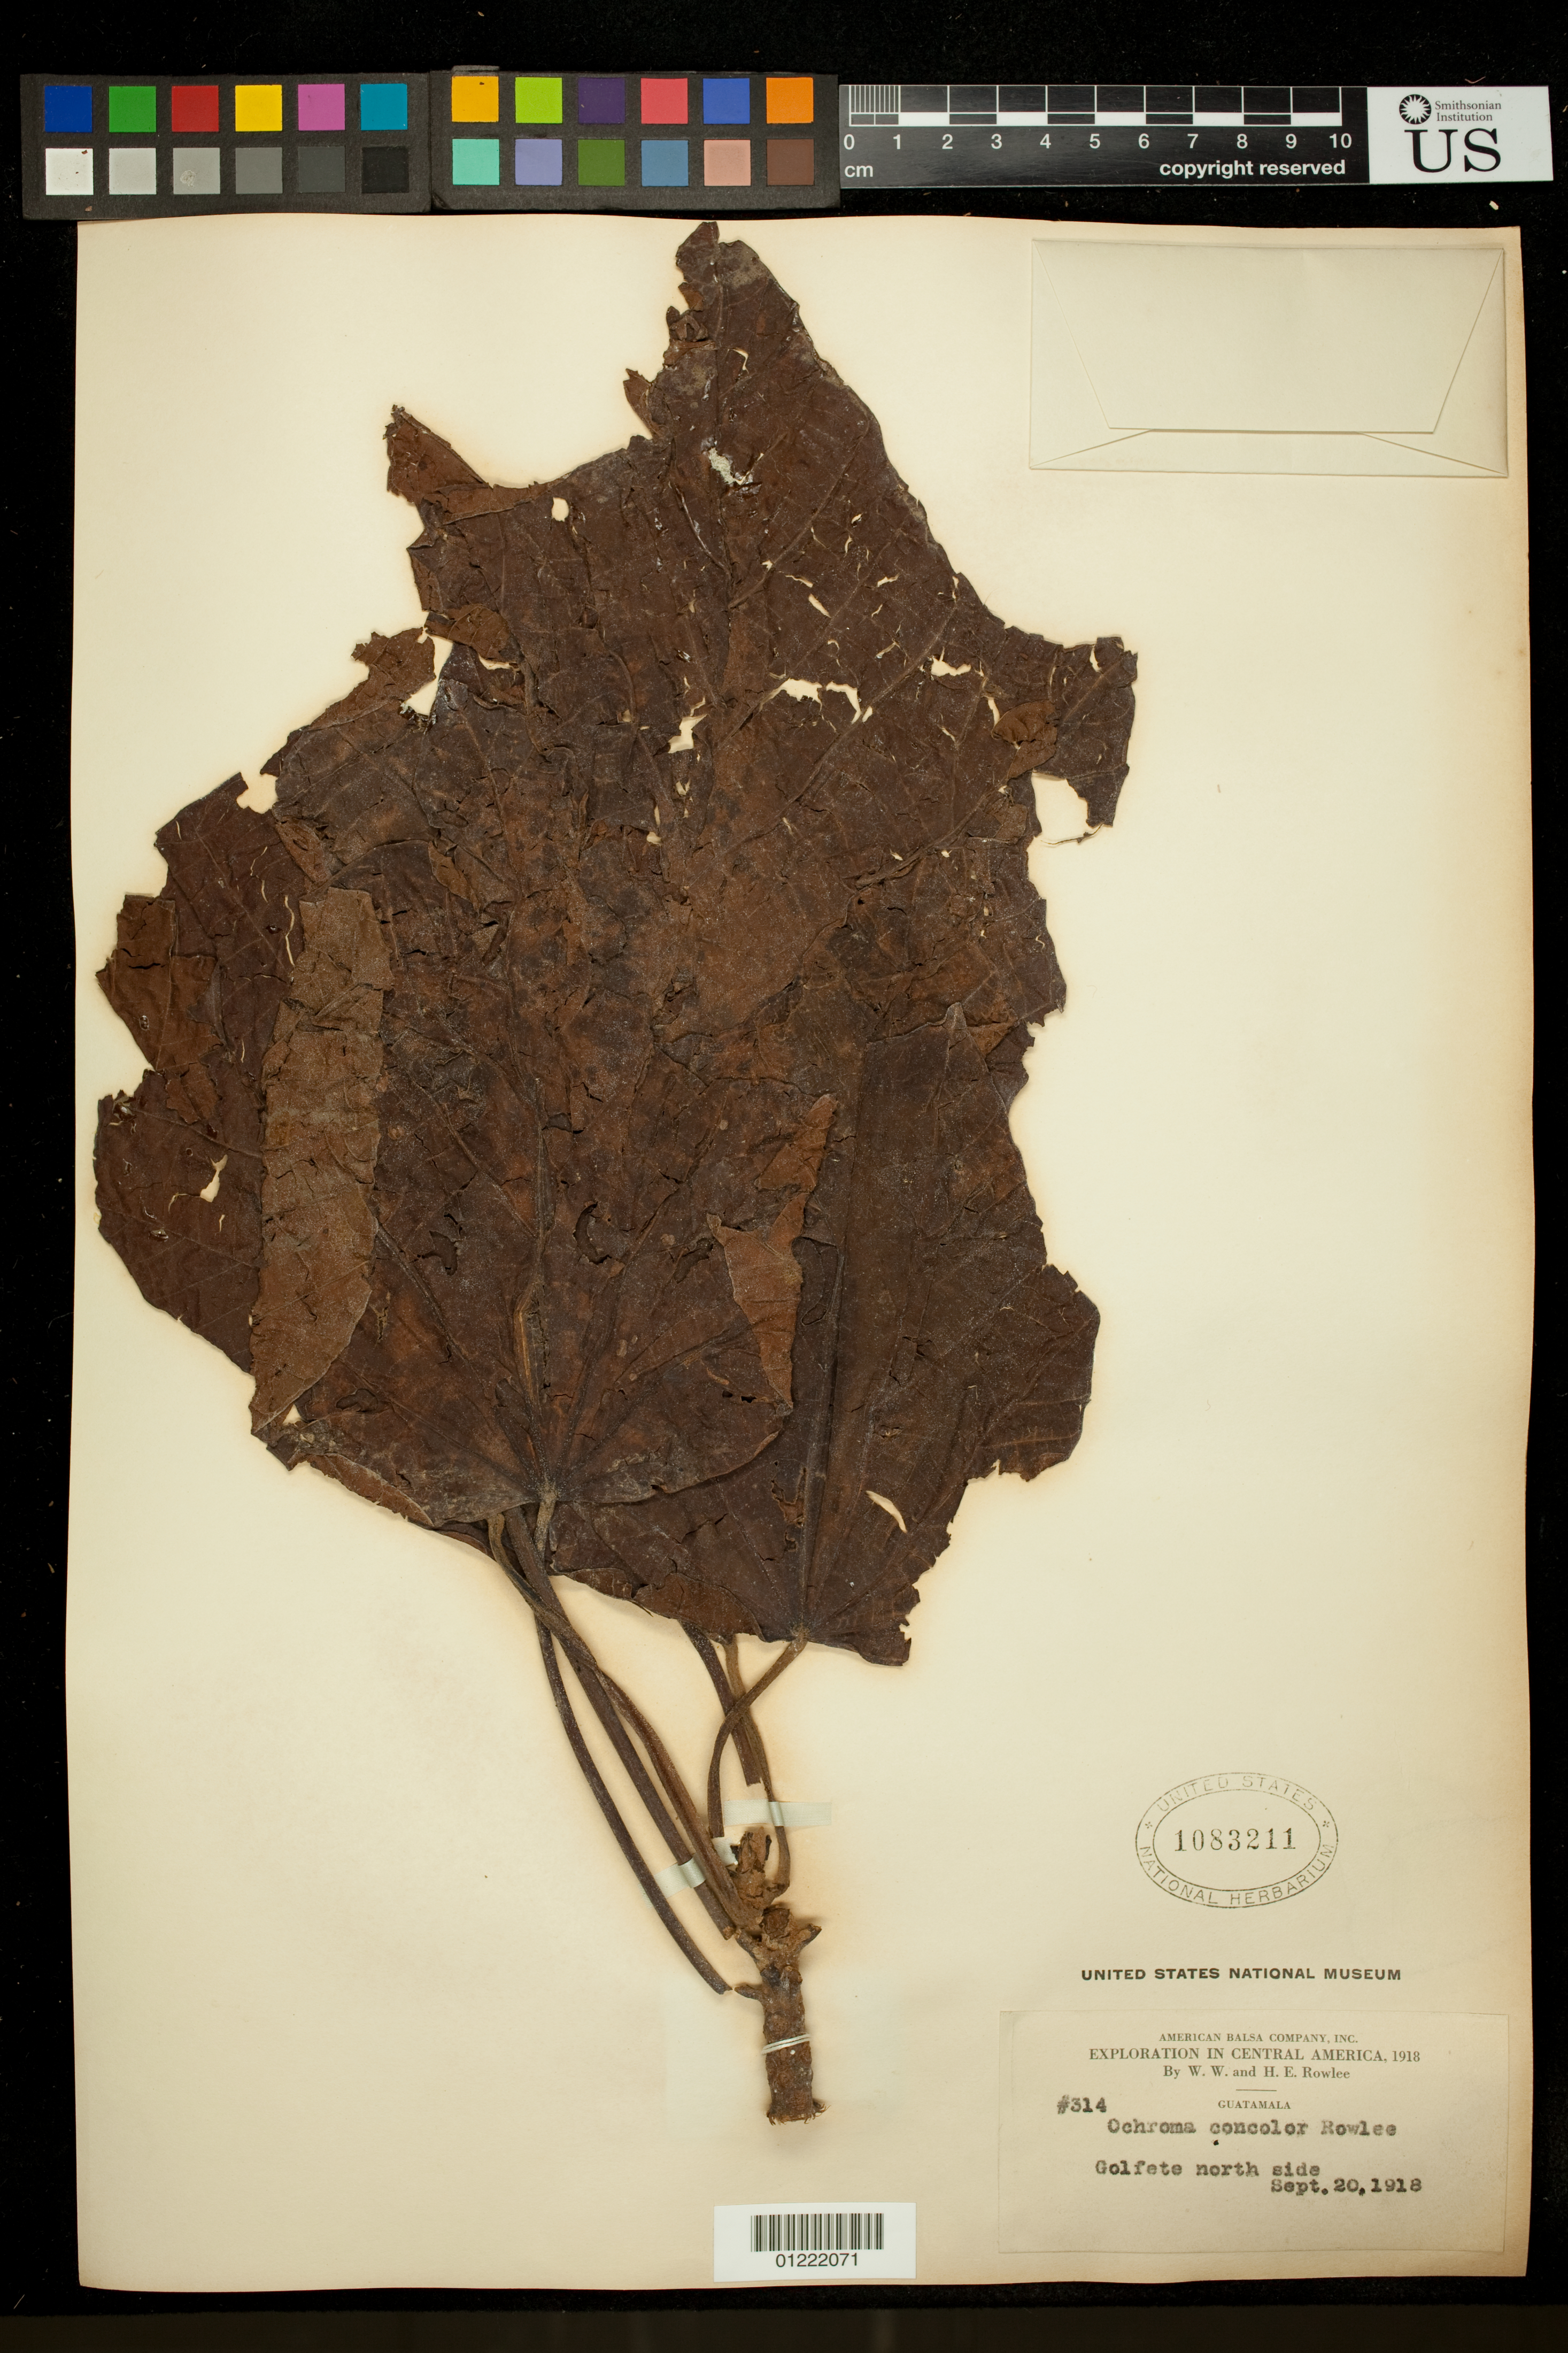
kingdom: Plantae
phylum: Tracheophyta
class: Magnoliopsida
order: Malvales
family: Malvaceae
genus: Ochroma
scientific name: Ochroma pyramidale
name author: (Cav. ex Lam.) Urb.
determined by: Dorr, L. J., (BOT), Smithsonian Institution - National Museum of Natural History (UNITED STATES)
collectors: W. W. Rowlee & H. E. Rowlee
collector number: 314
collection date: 1918-09-20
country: Guatemala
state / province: Izabal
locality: Golfete north side.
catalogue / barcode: US 1083211